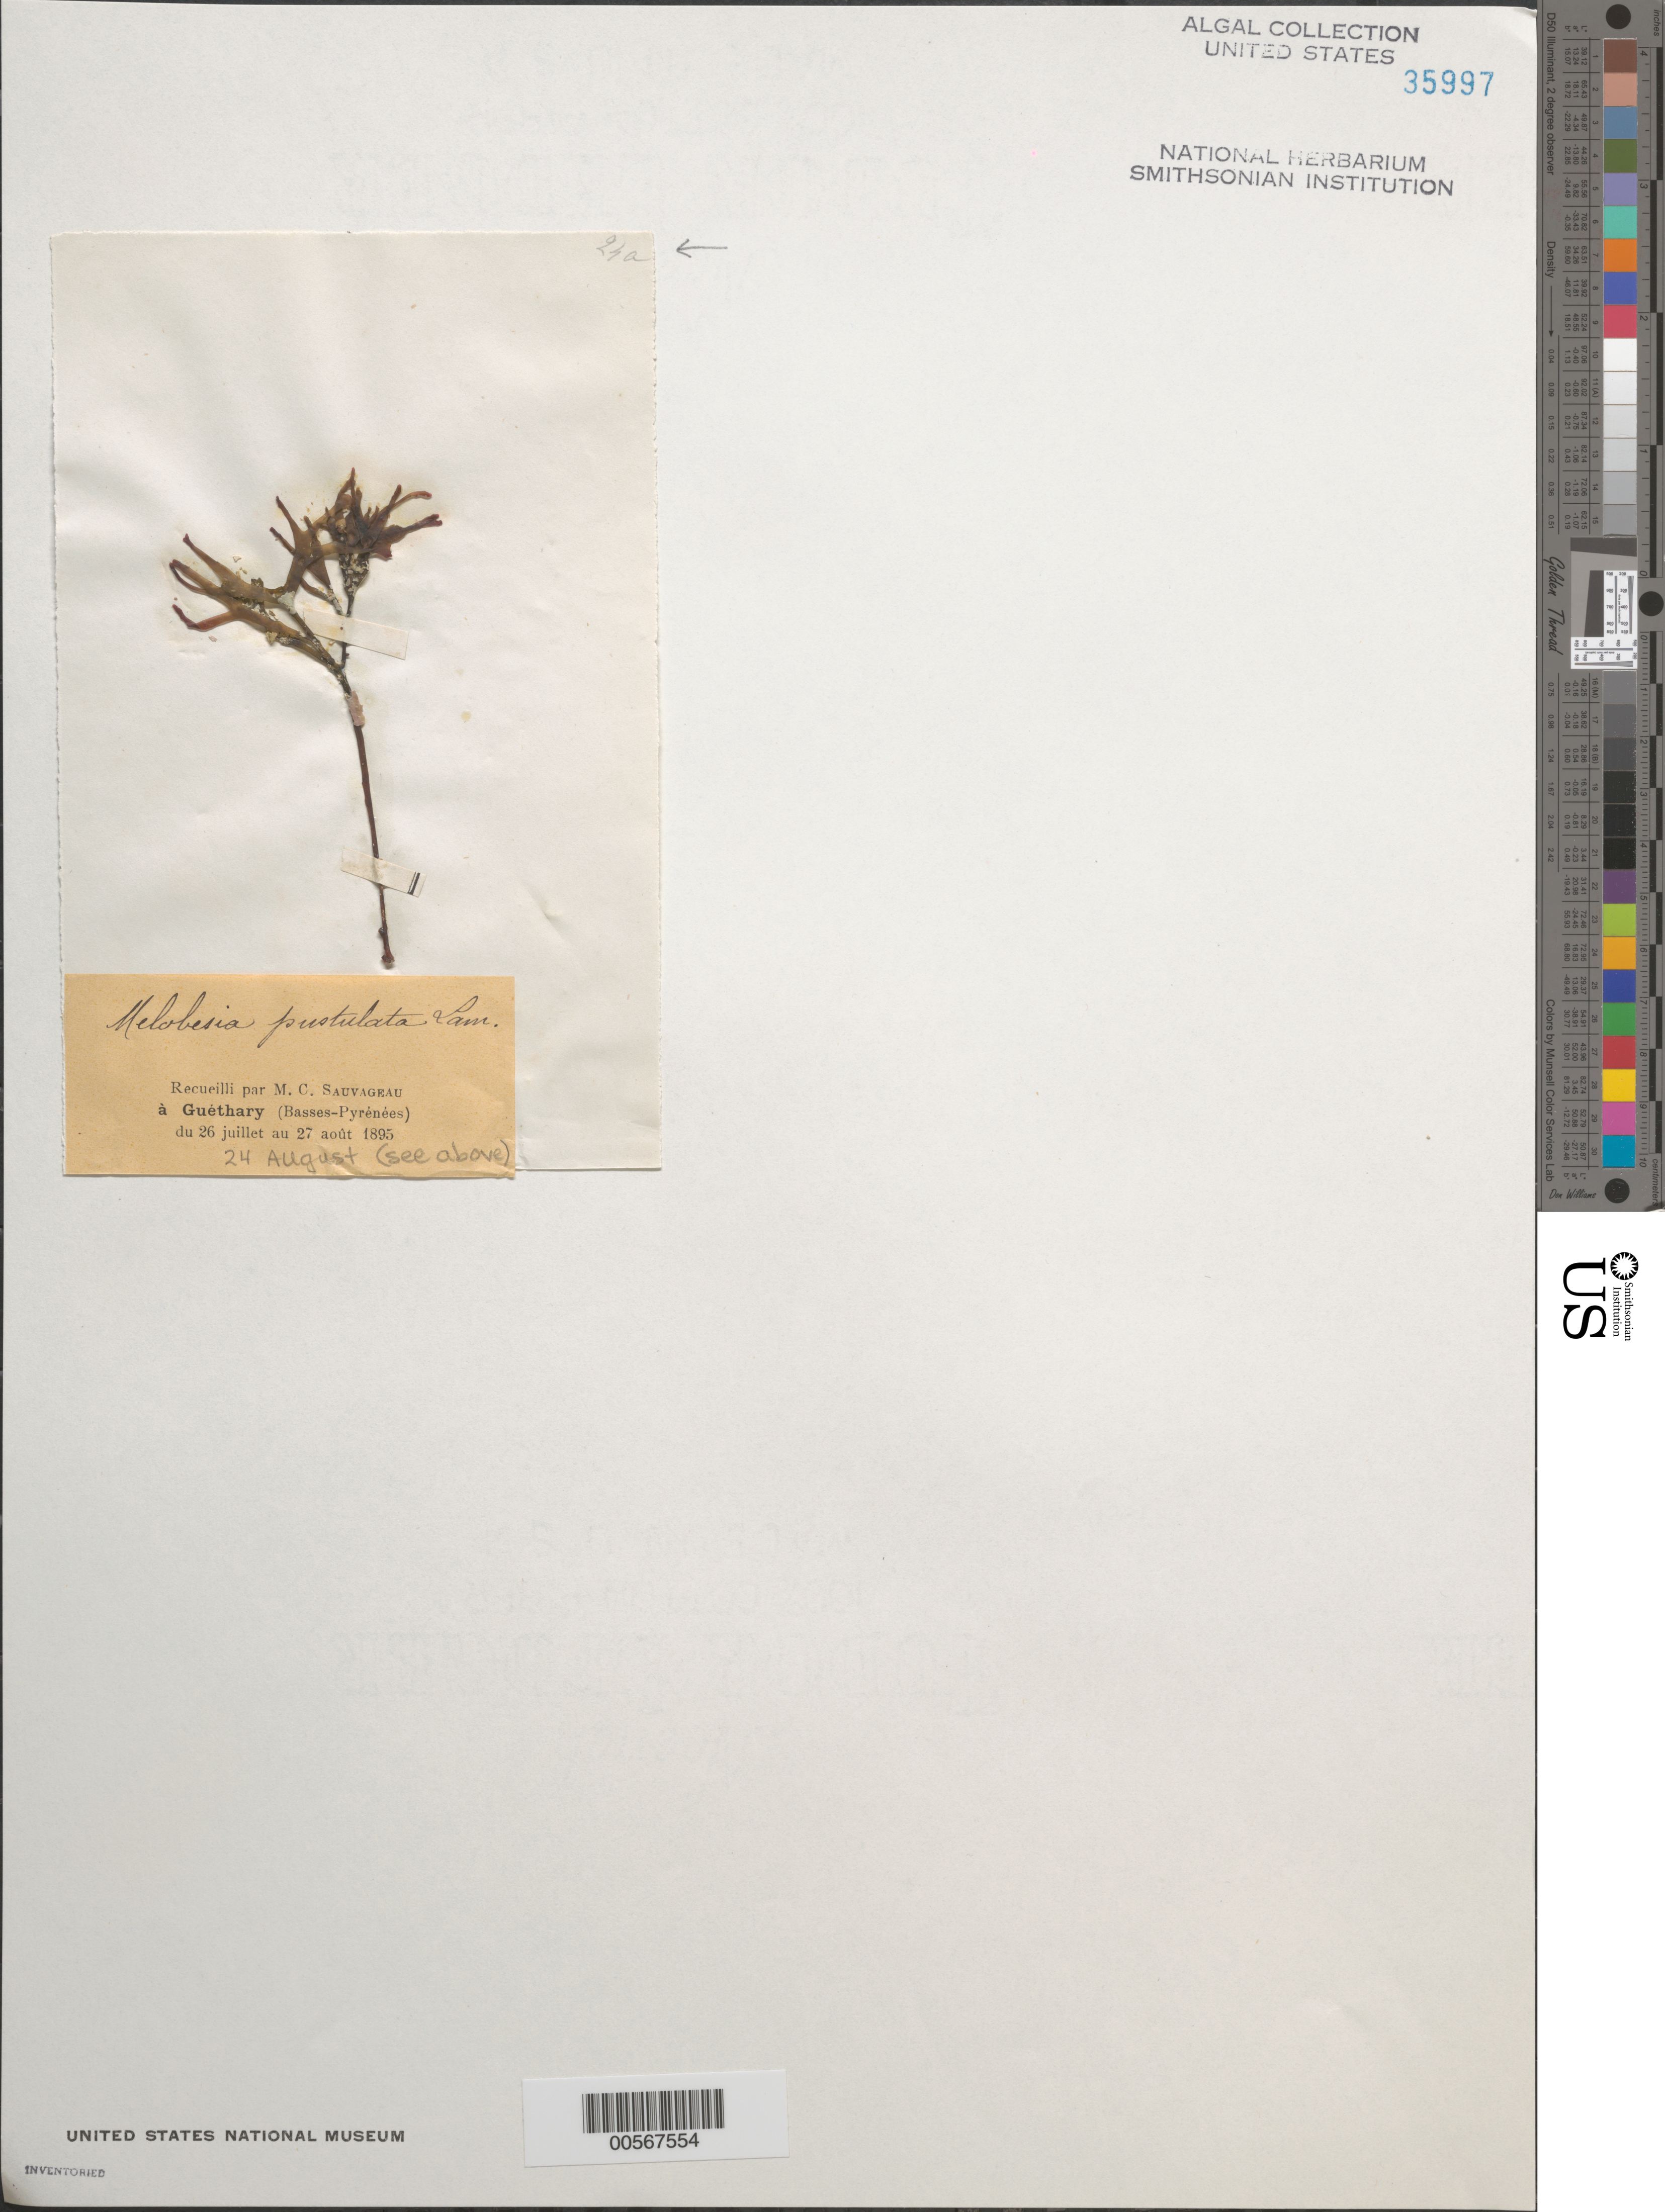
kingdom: Plantae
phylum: Rhodophyta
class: Florideophyceae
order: Corallinales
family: Lithophyllaceae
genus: Titanoderma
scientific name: Titanoderma pustulatum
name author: (J.V.Lamouroux) Naegeli in Naegeli & C. Cramer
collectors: C. F. Sauvageau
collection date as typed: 24 Aug 1895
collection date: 1895-08-24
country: France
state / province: Nouvelle-Aquitaine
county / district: Pyrénées-Atlantiques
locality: Guethary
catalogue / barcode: US 35997